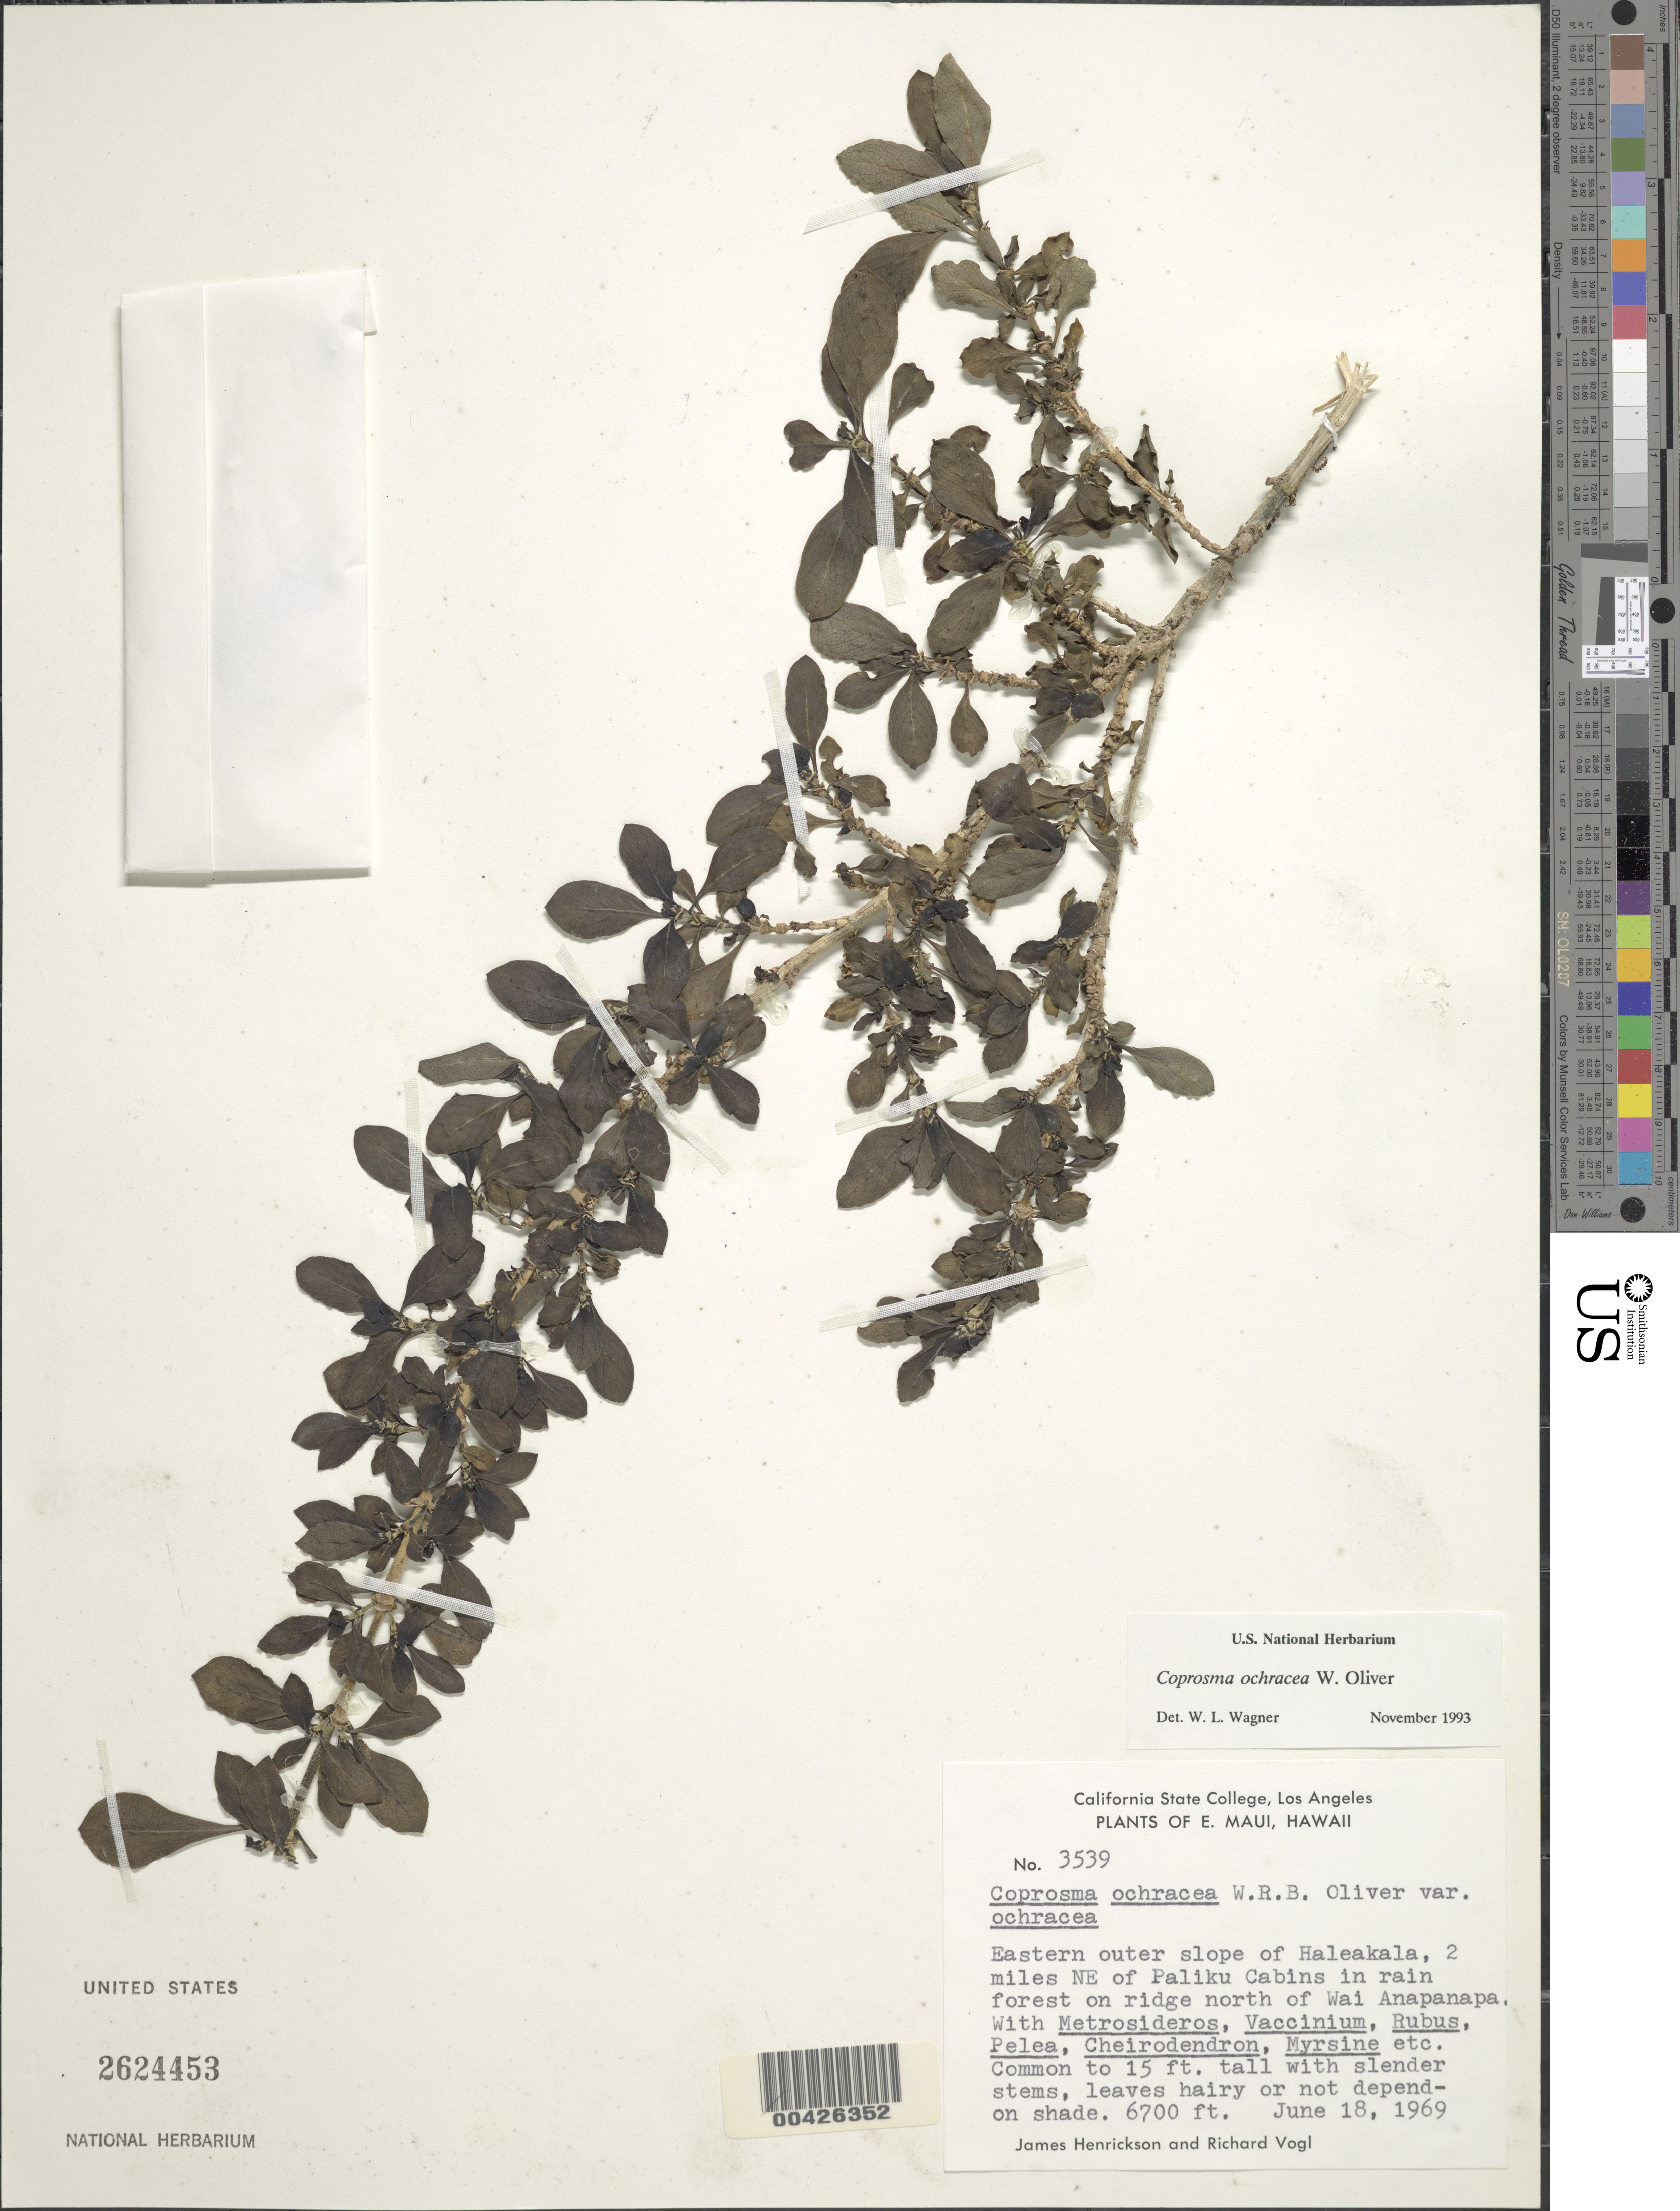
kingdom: Plantae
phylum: Tracheophyta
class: Magnoliopsida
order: Gentianales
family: Rubiaceae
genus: Coprosma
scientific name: Coprosma ochracea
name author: W.R.B. Oliv.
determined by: Wagner, W. L., (BOT), Smithsonian Institution - National Museum of Natural History (UNITED STATES)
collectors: J. S. Henrickson & R. Vogl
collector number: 3539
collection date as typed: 18 Jun 1969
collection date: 1969-06-18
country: United States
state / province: Hawaii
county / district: Maui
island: Maui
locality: E. Maui: Eastern outer slope of Haleakala, 2 mi NE of Paliku Cabins, in rain forest on ridge N of Wai Anapanapa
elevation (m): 2042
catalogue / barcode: US 2624453